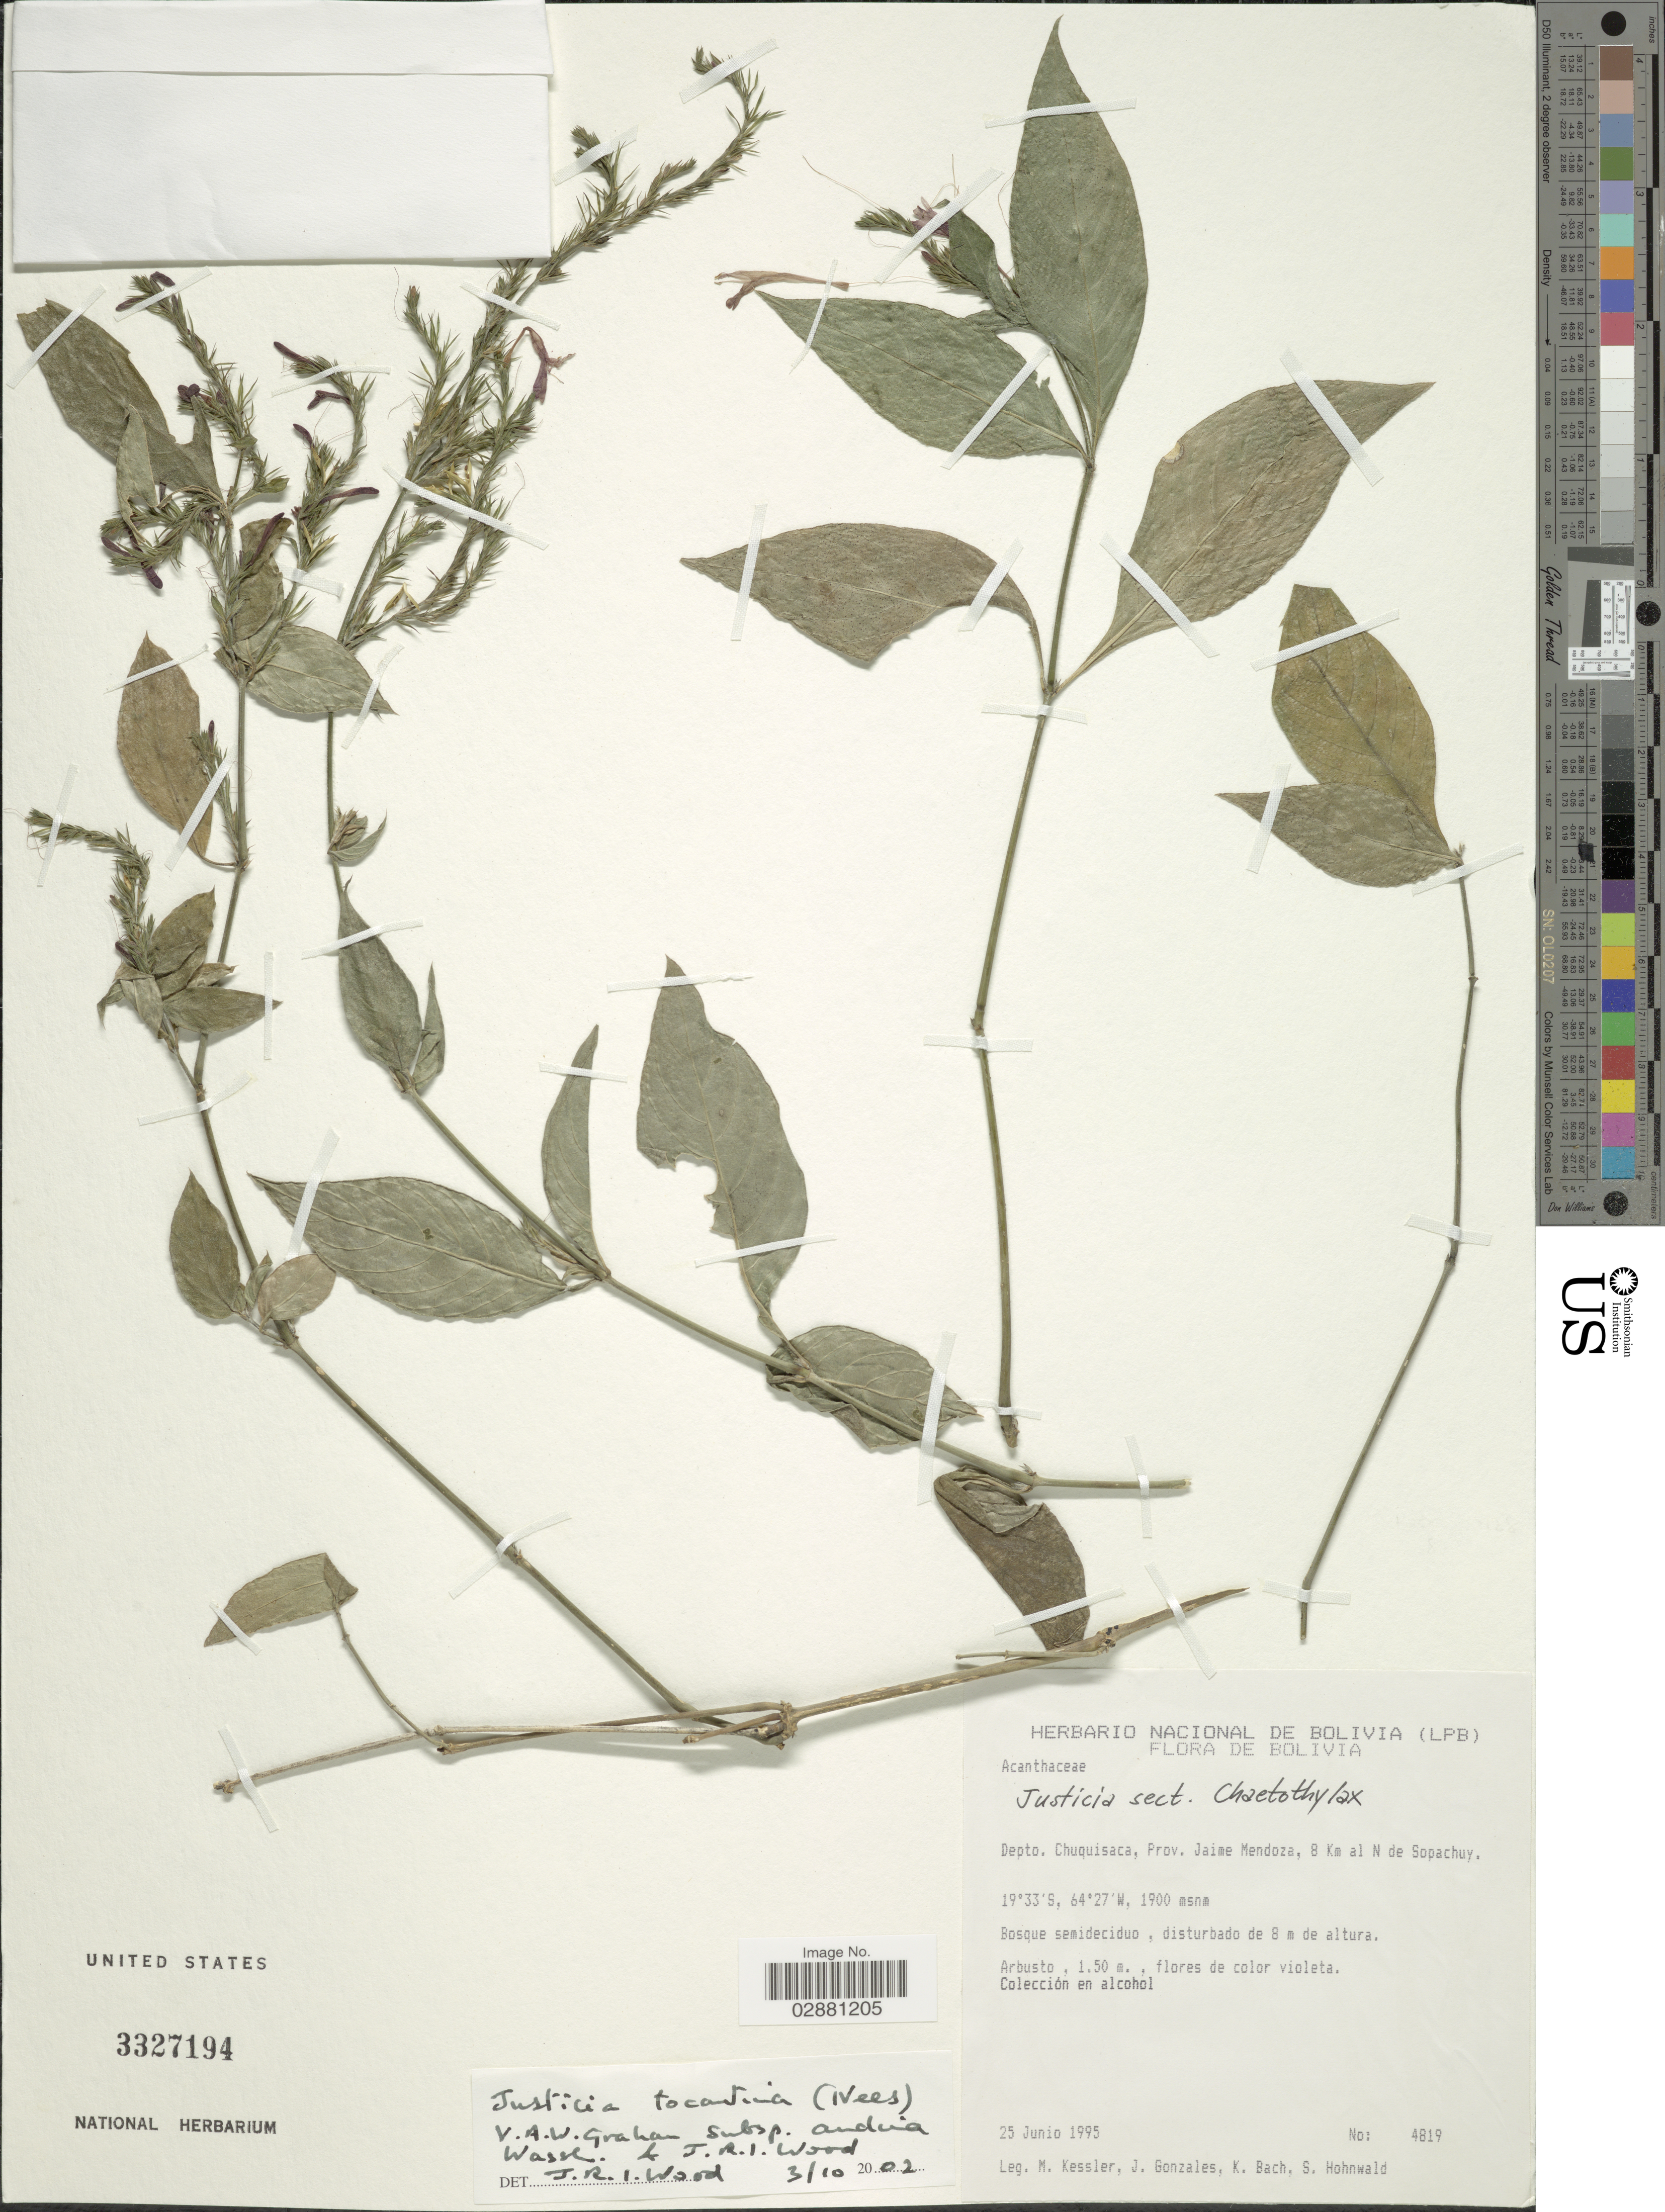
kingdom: Plantae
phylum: Tracheophyta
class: Magnoliopsida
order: Lamiales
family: Acanthaceae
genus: Justicia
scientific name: Justicia tocantina subsp. andina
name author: Wassh. & J.R.I. Wood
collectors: M. Kessler, J. Gonzales, K. Bach & S. Hohnwald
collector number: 4819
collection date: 1995-06-25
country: Bolivia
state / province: Chuquisaca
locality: Depto. Chuquisaca, Prov. Jaime Mendoza, 8 Km al N de Sopachuy.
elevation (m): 1900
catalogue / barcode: US 3327194